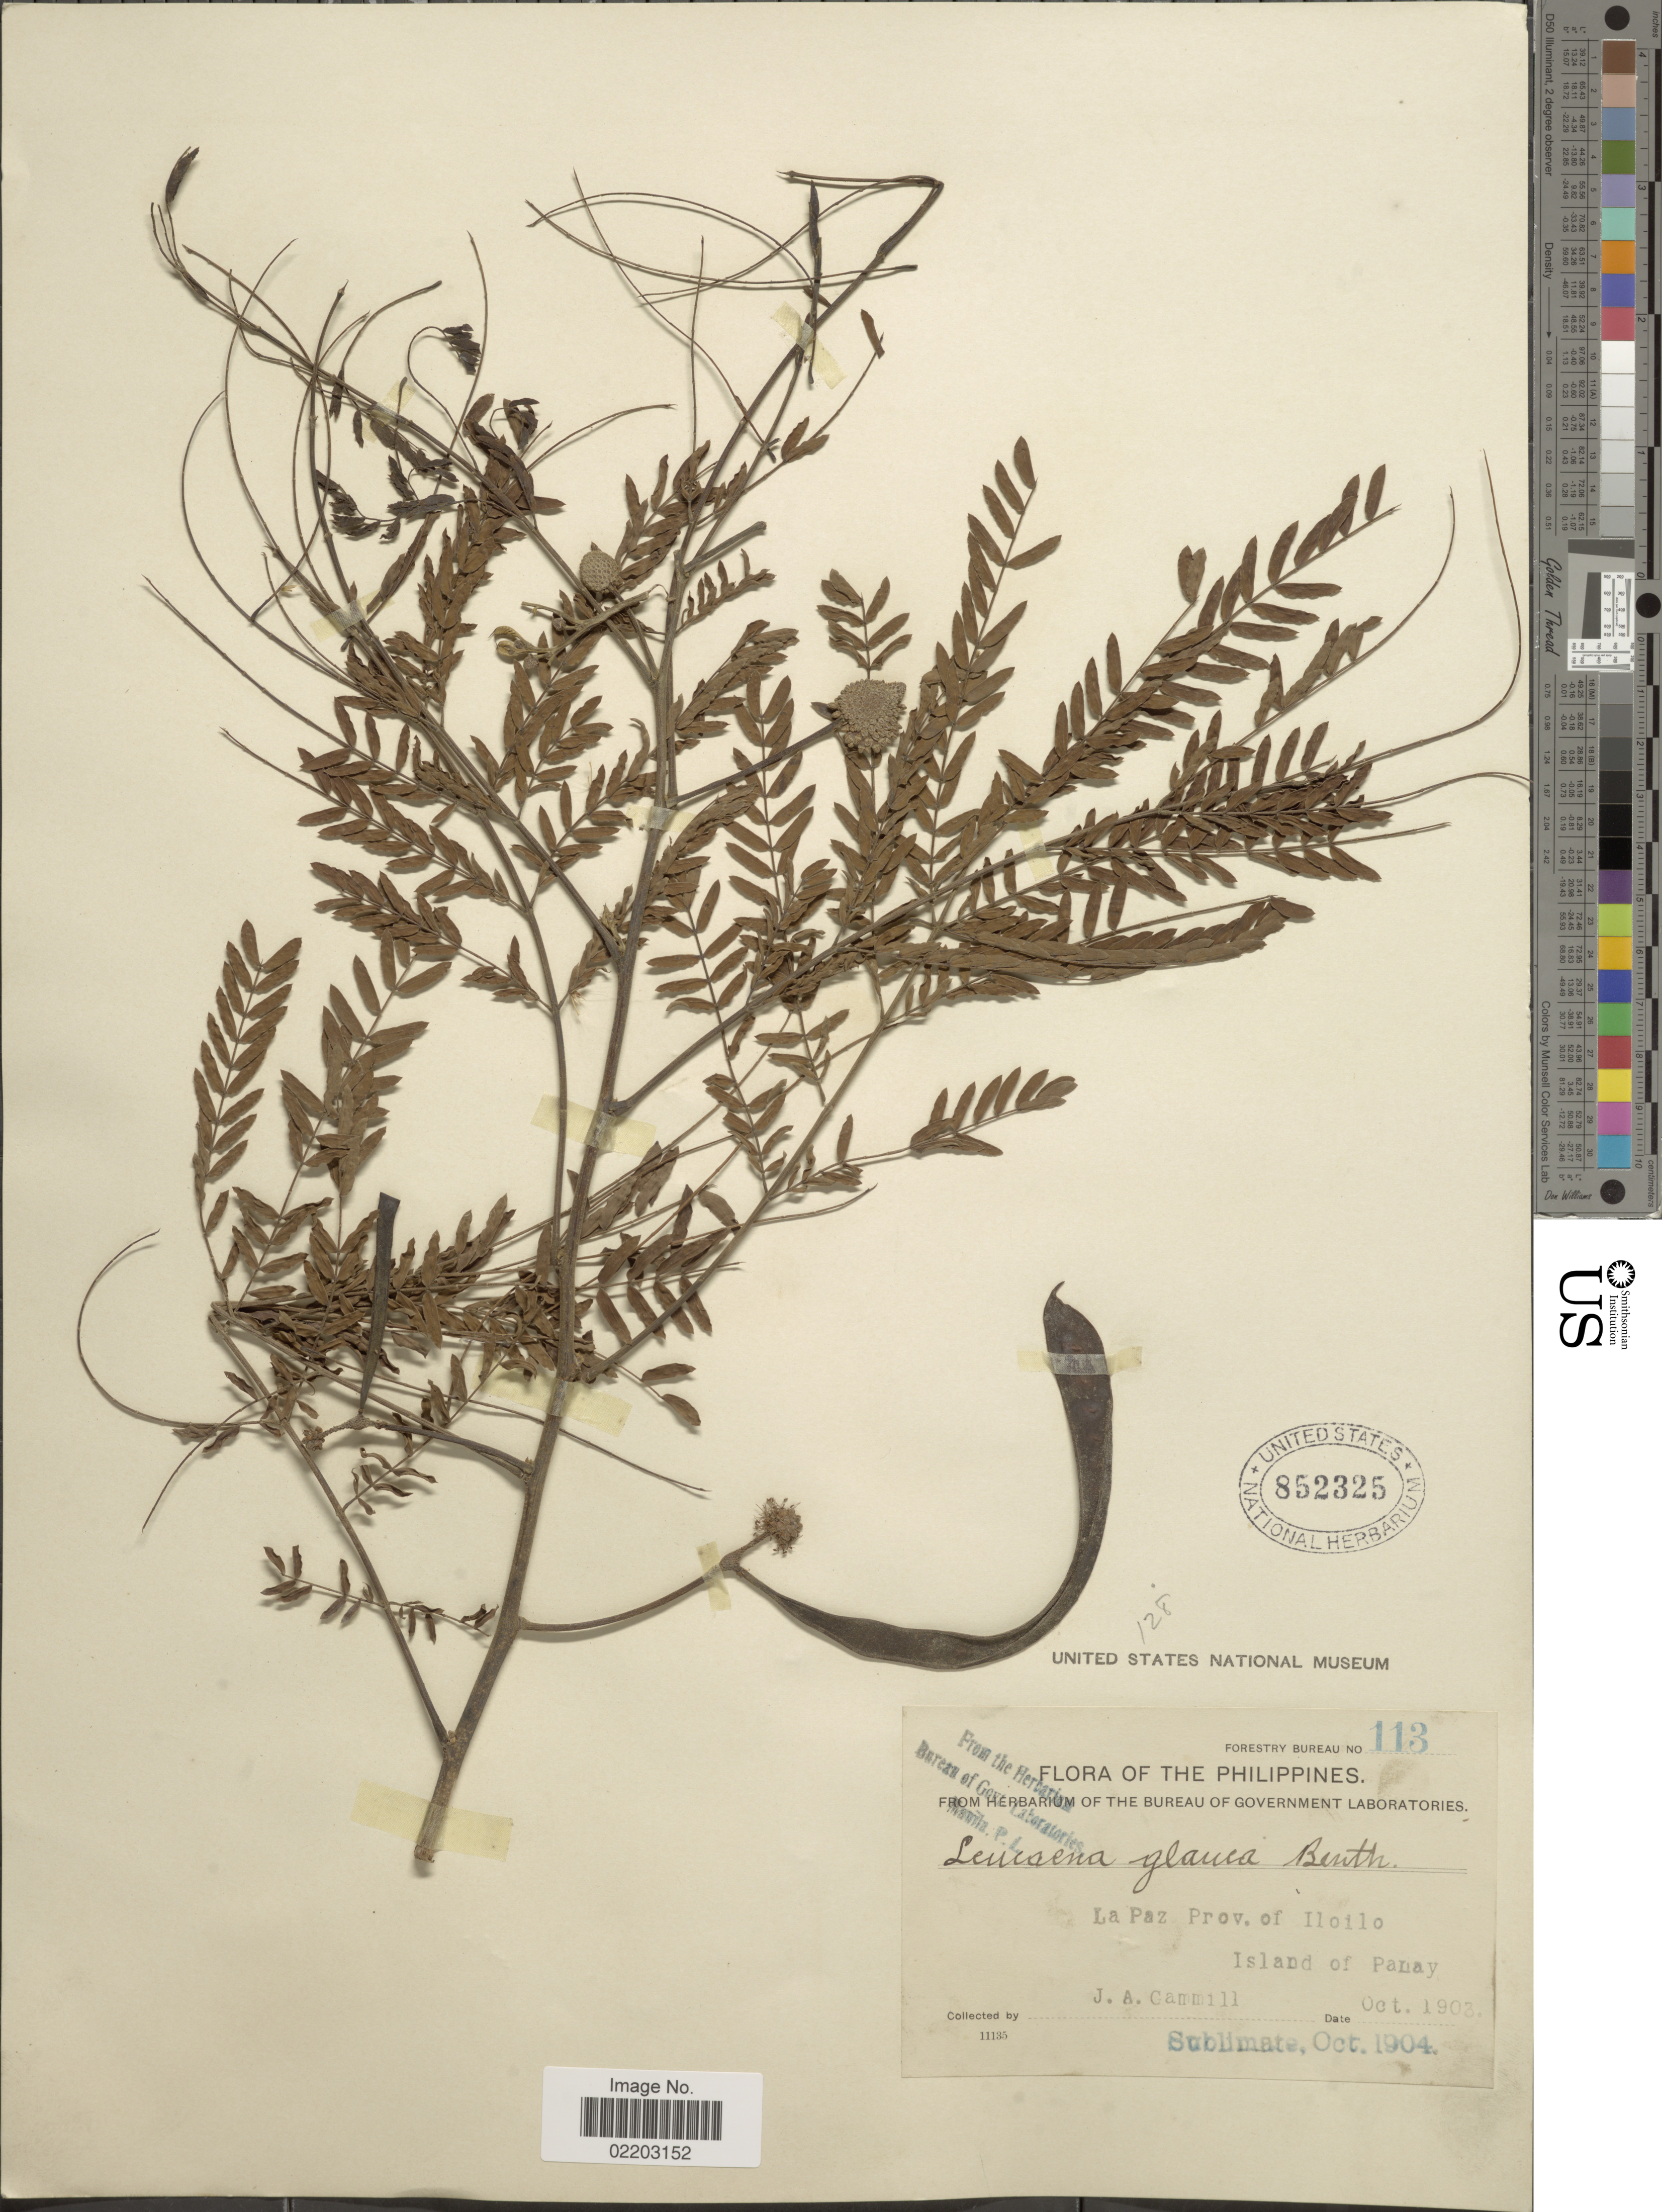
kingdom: Plantae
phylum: Tracheophyta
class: Magnoliopsida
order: Fabales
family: Fabaceae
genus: Leucaena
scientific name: Leucaena glauca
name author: (L.) Benth.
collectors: J. Gammill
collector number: Forestry Bureau 113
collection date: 1903-10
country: Philippines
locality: La Paz Prov. of Iloilo, Island of Panay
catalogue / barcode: US 852325